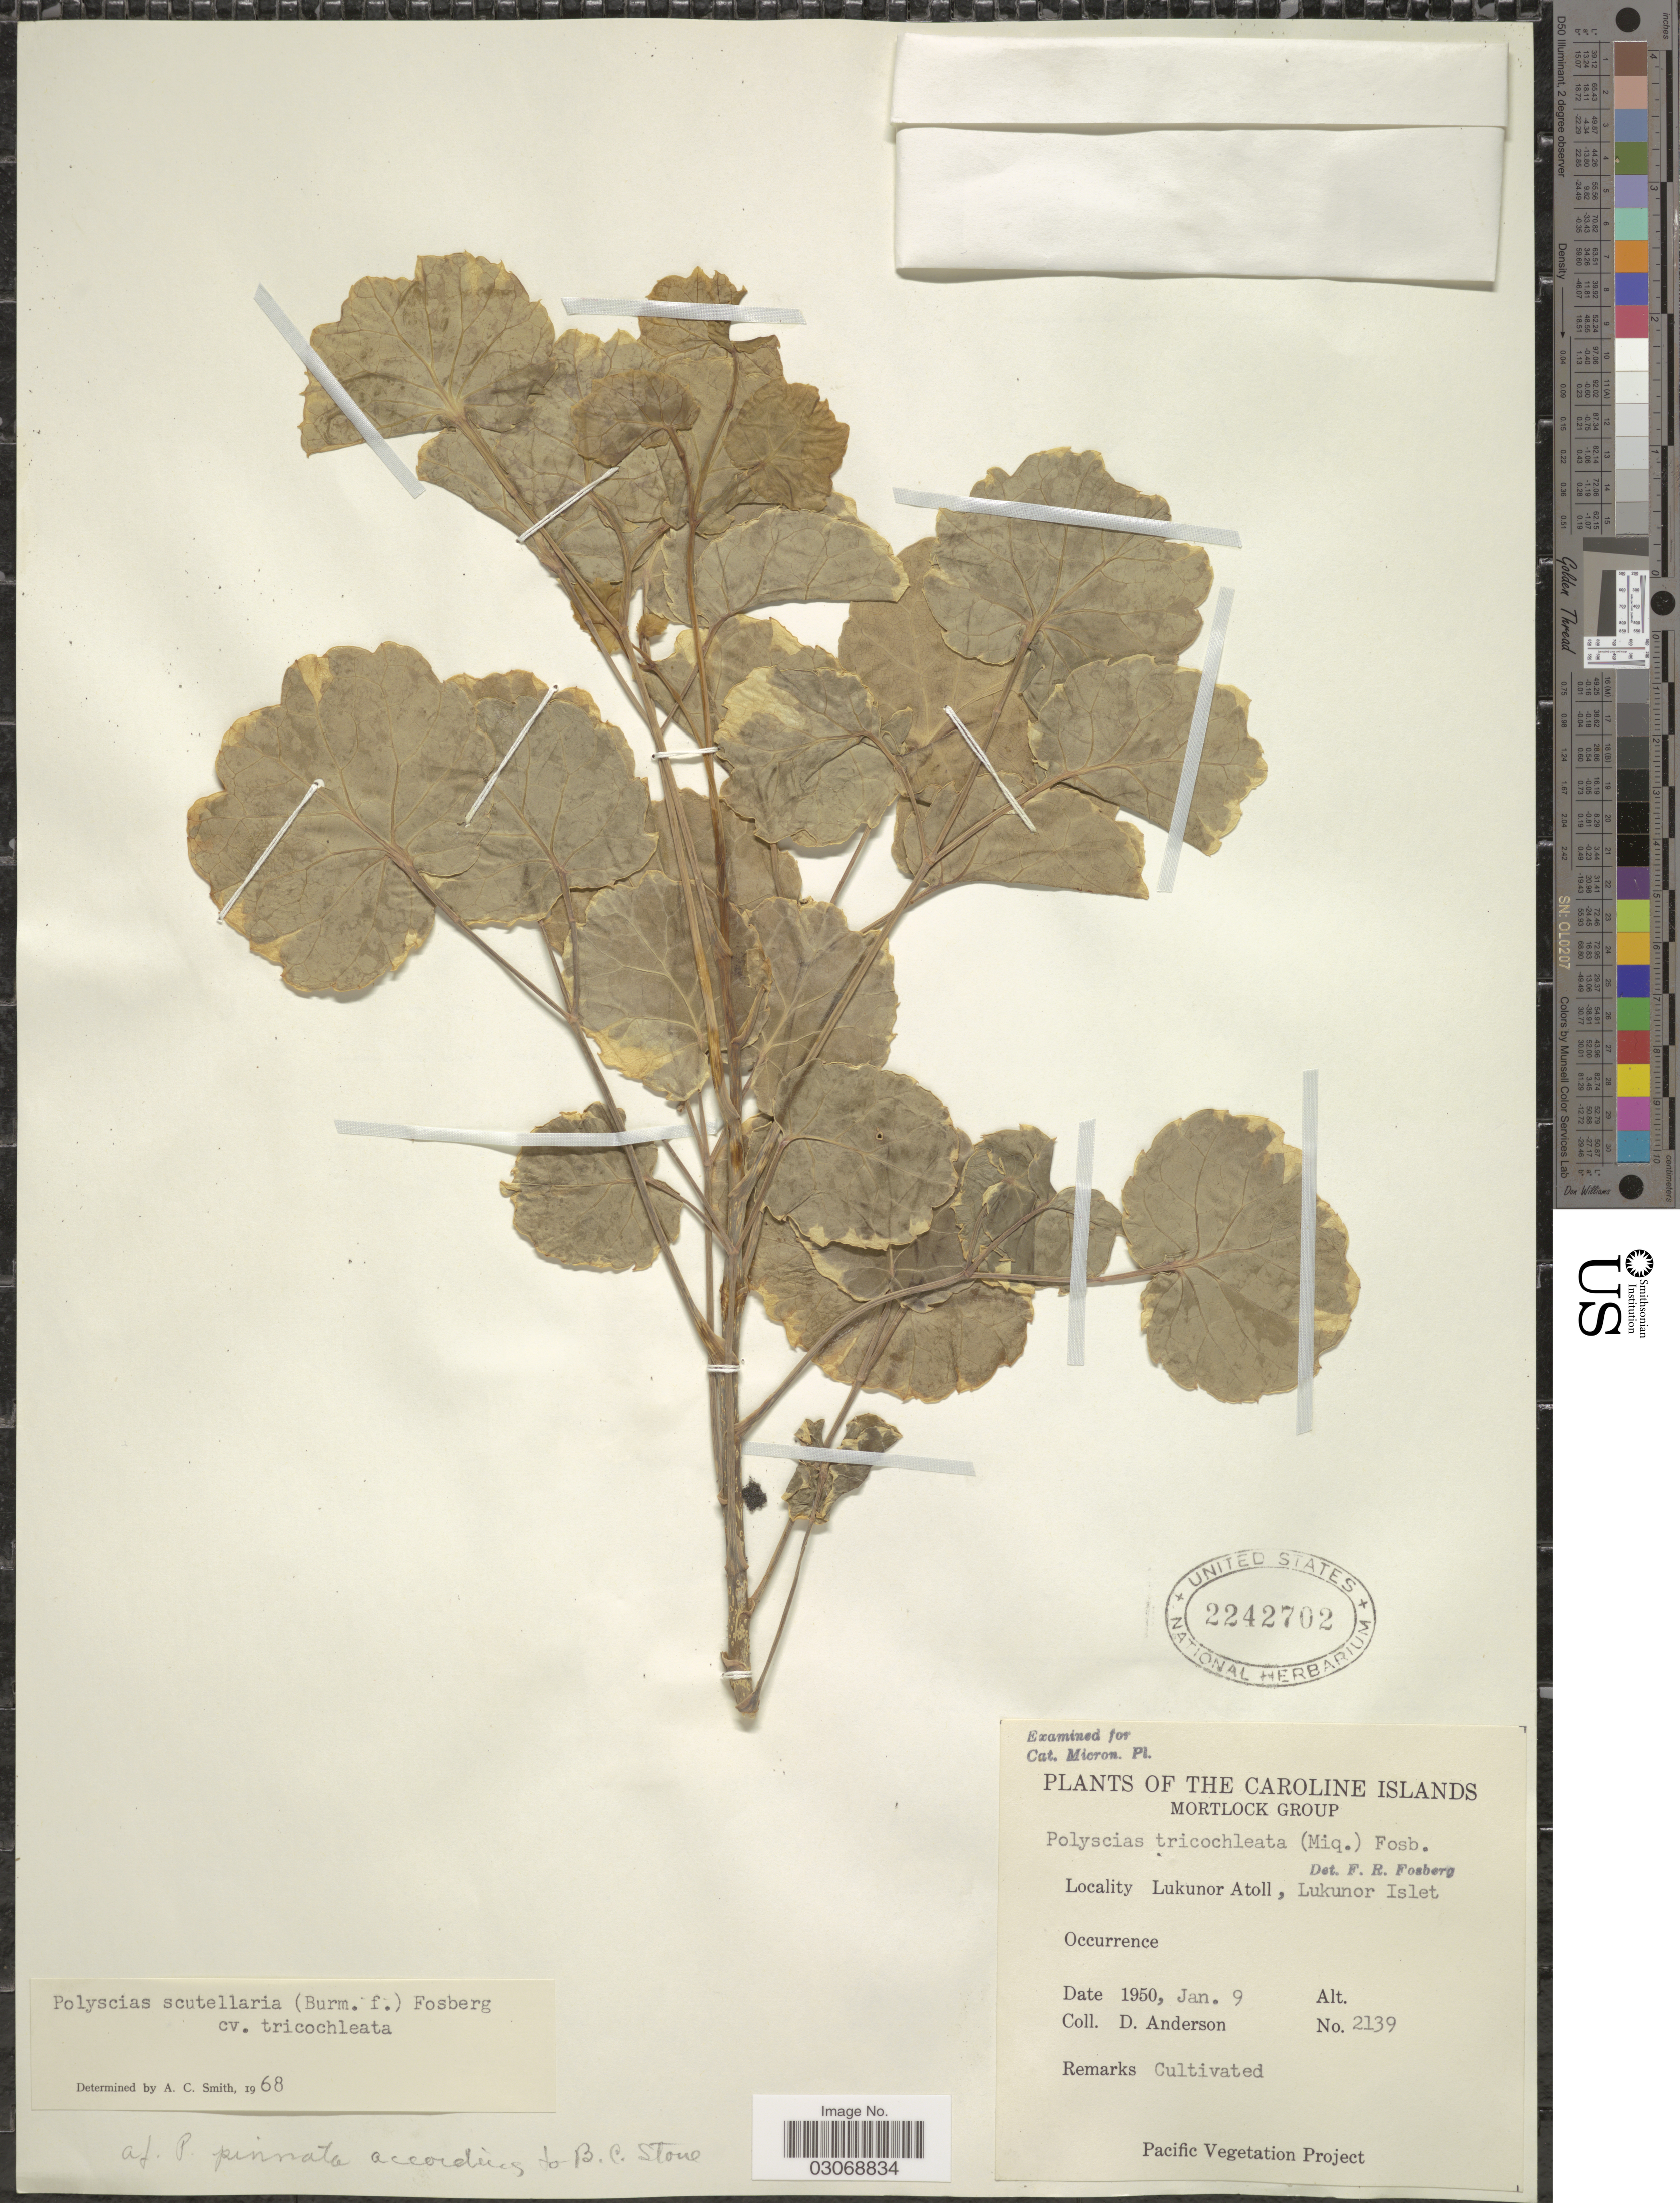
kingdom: Plantae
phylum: Tracheophyta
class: Magnoliopsida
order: Apiales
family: Araliaceae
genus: Polyscias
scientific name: Polyscias scutellaria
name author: (Burm. f.) Fosberg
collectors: D. Anderson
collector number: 2139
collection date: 1950-01-09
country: Micronesia, Federated States of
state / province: Truk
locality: The Caroline Islands. Mortlock Group. Lukunor Atoll, Lukunor Islet.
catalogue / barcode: US 2242702